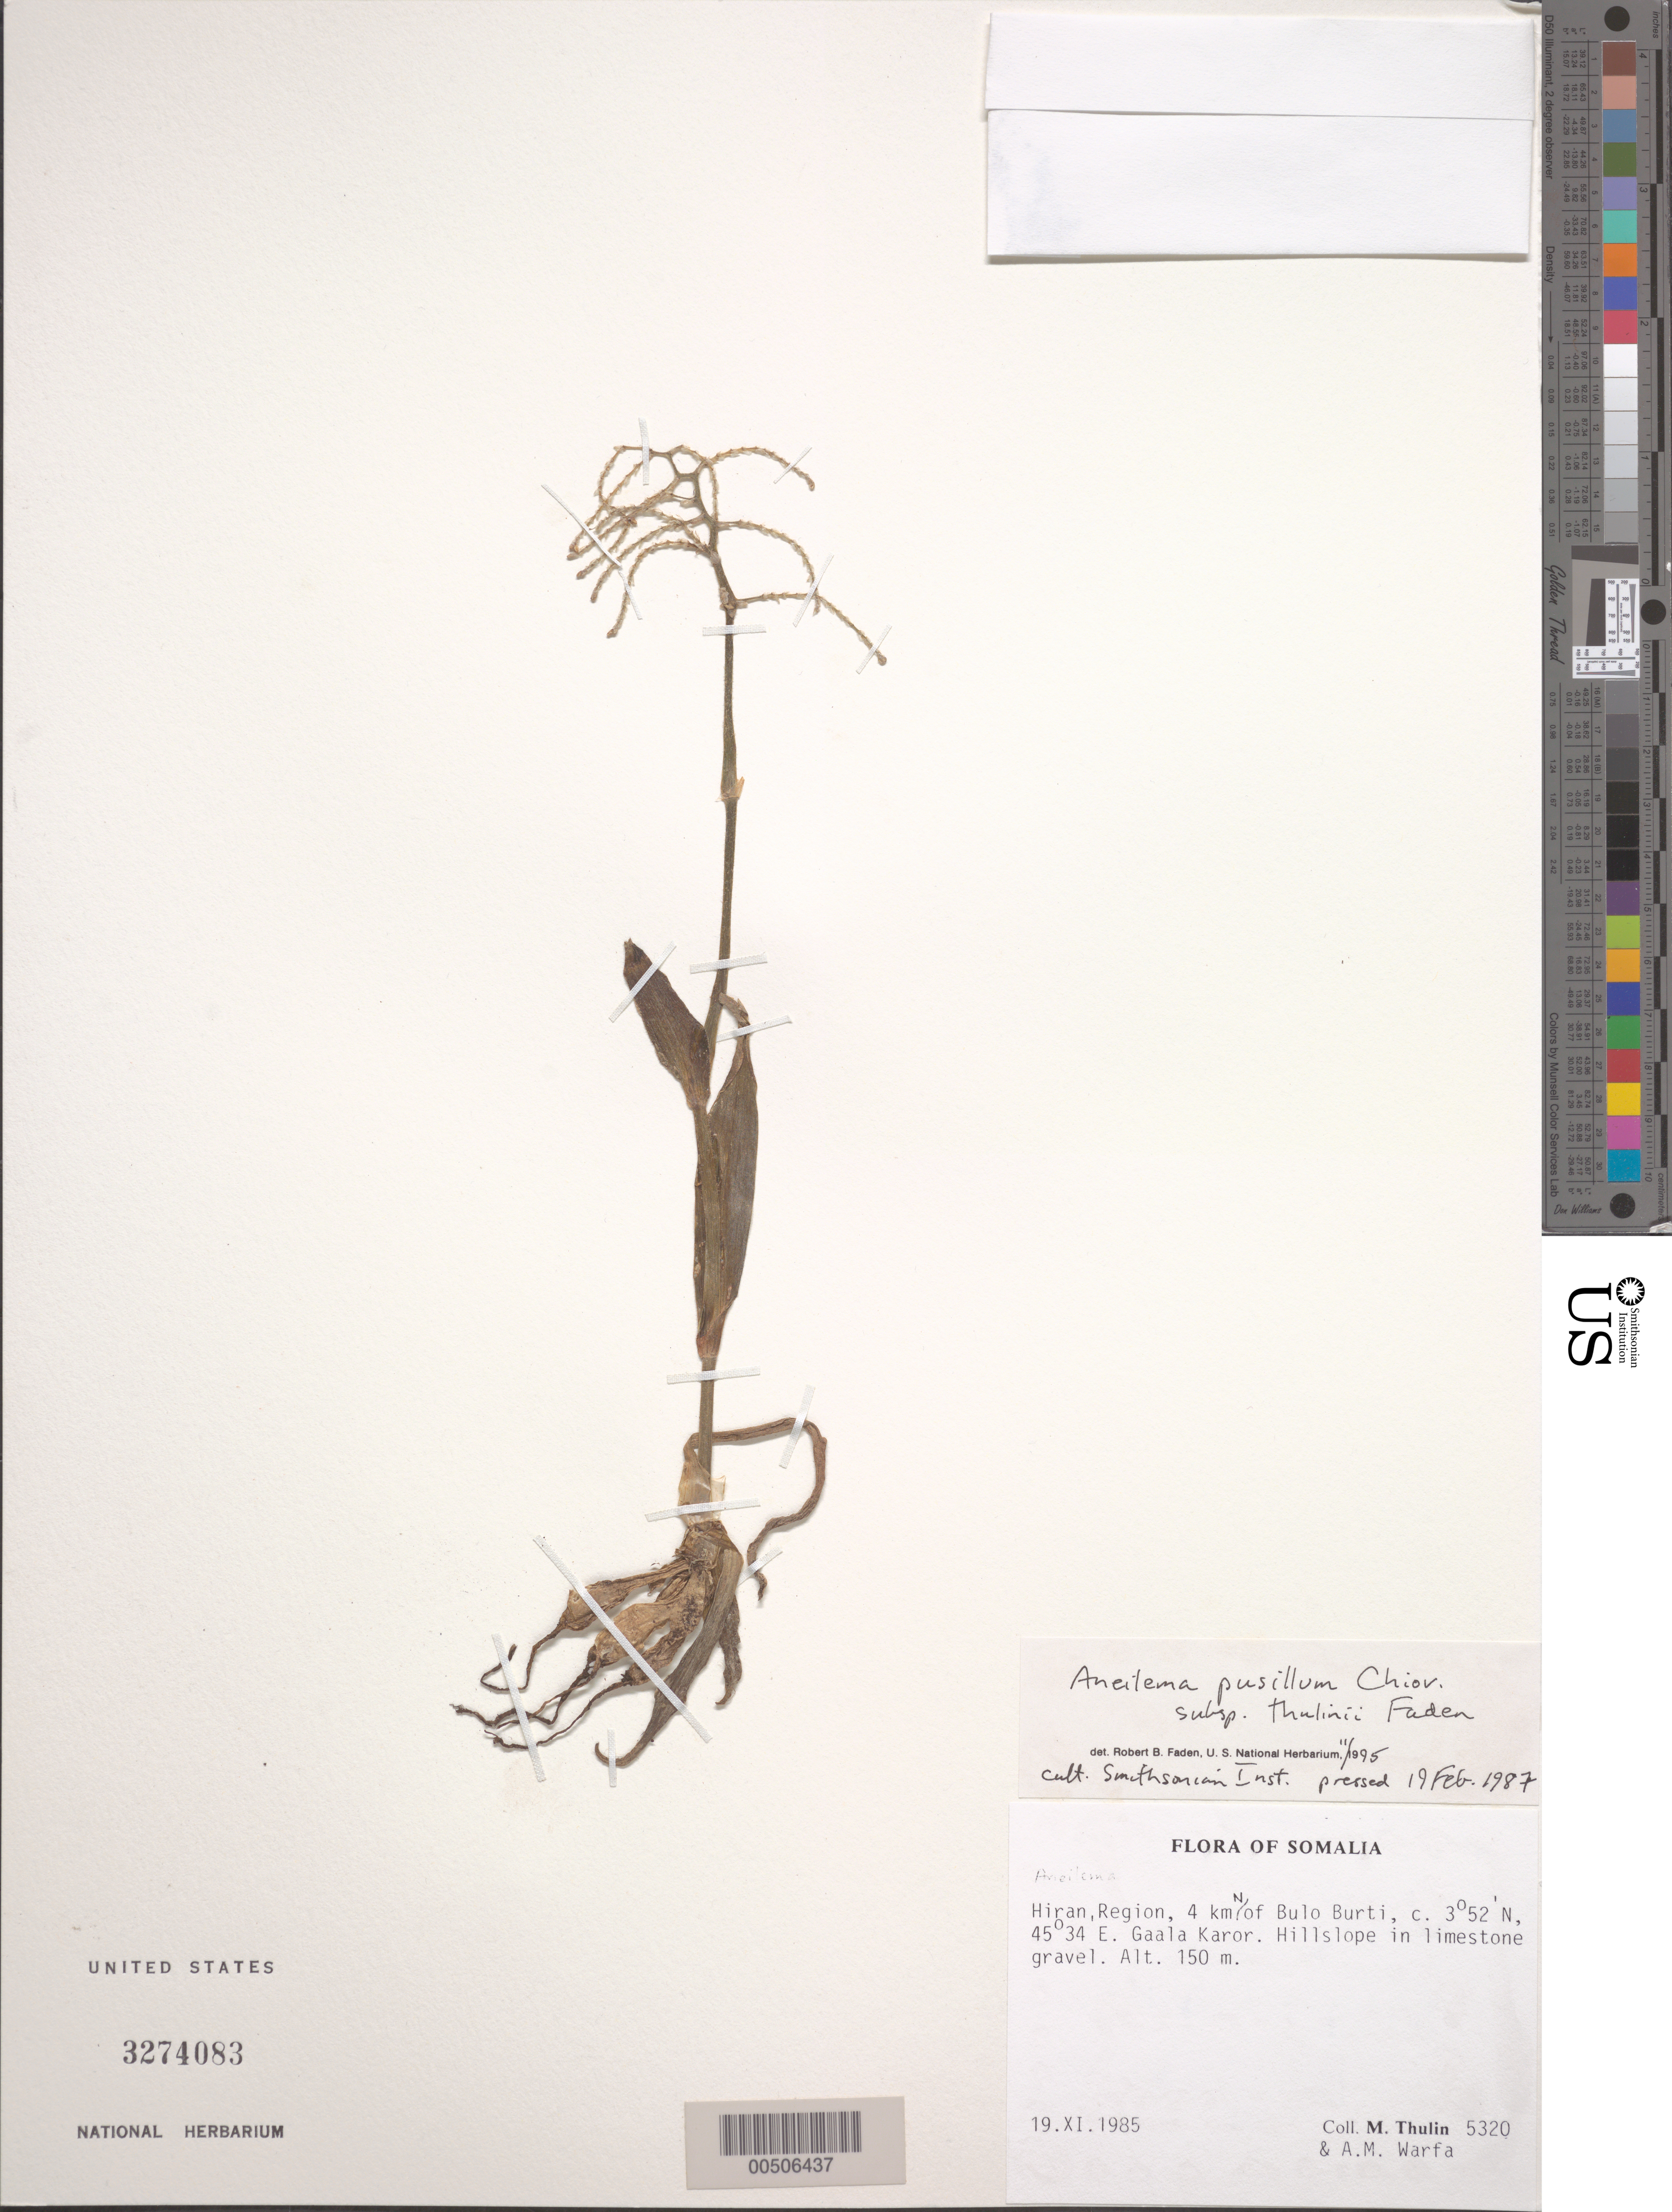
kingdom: Plantae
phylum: Tracheophyta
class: Liliopsida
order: Commelinales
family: Commelinaceae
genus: Aneilema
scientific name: Aneilema pusillum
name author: Chiov.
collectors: M. Thulin & A. Warfa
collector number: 5320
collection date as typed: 19 Nov 1985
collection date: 1985-11-19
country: Somalia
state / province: Hiiraan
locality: N of bulo burti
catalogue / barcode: US 3274083